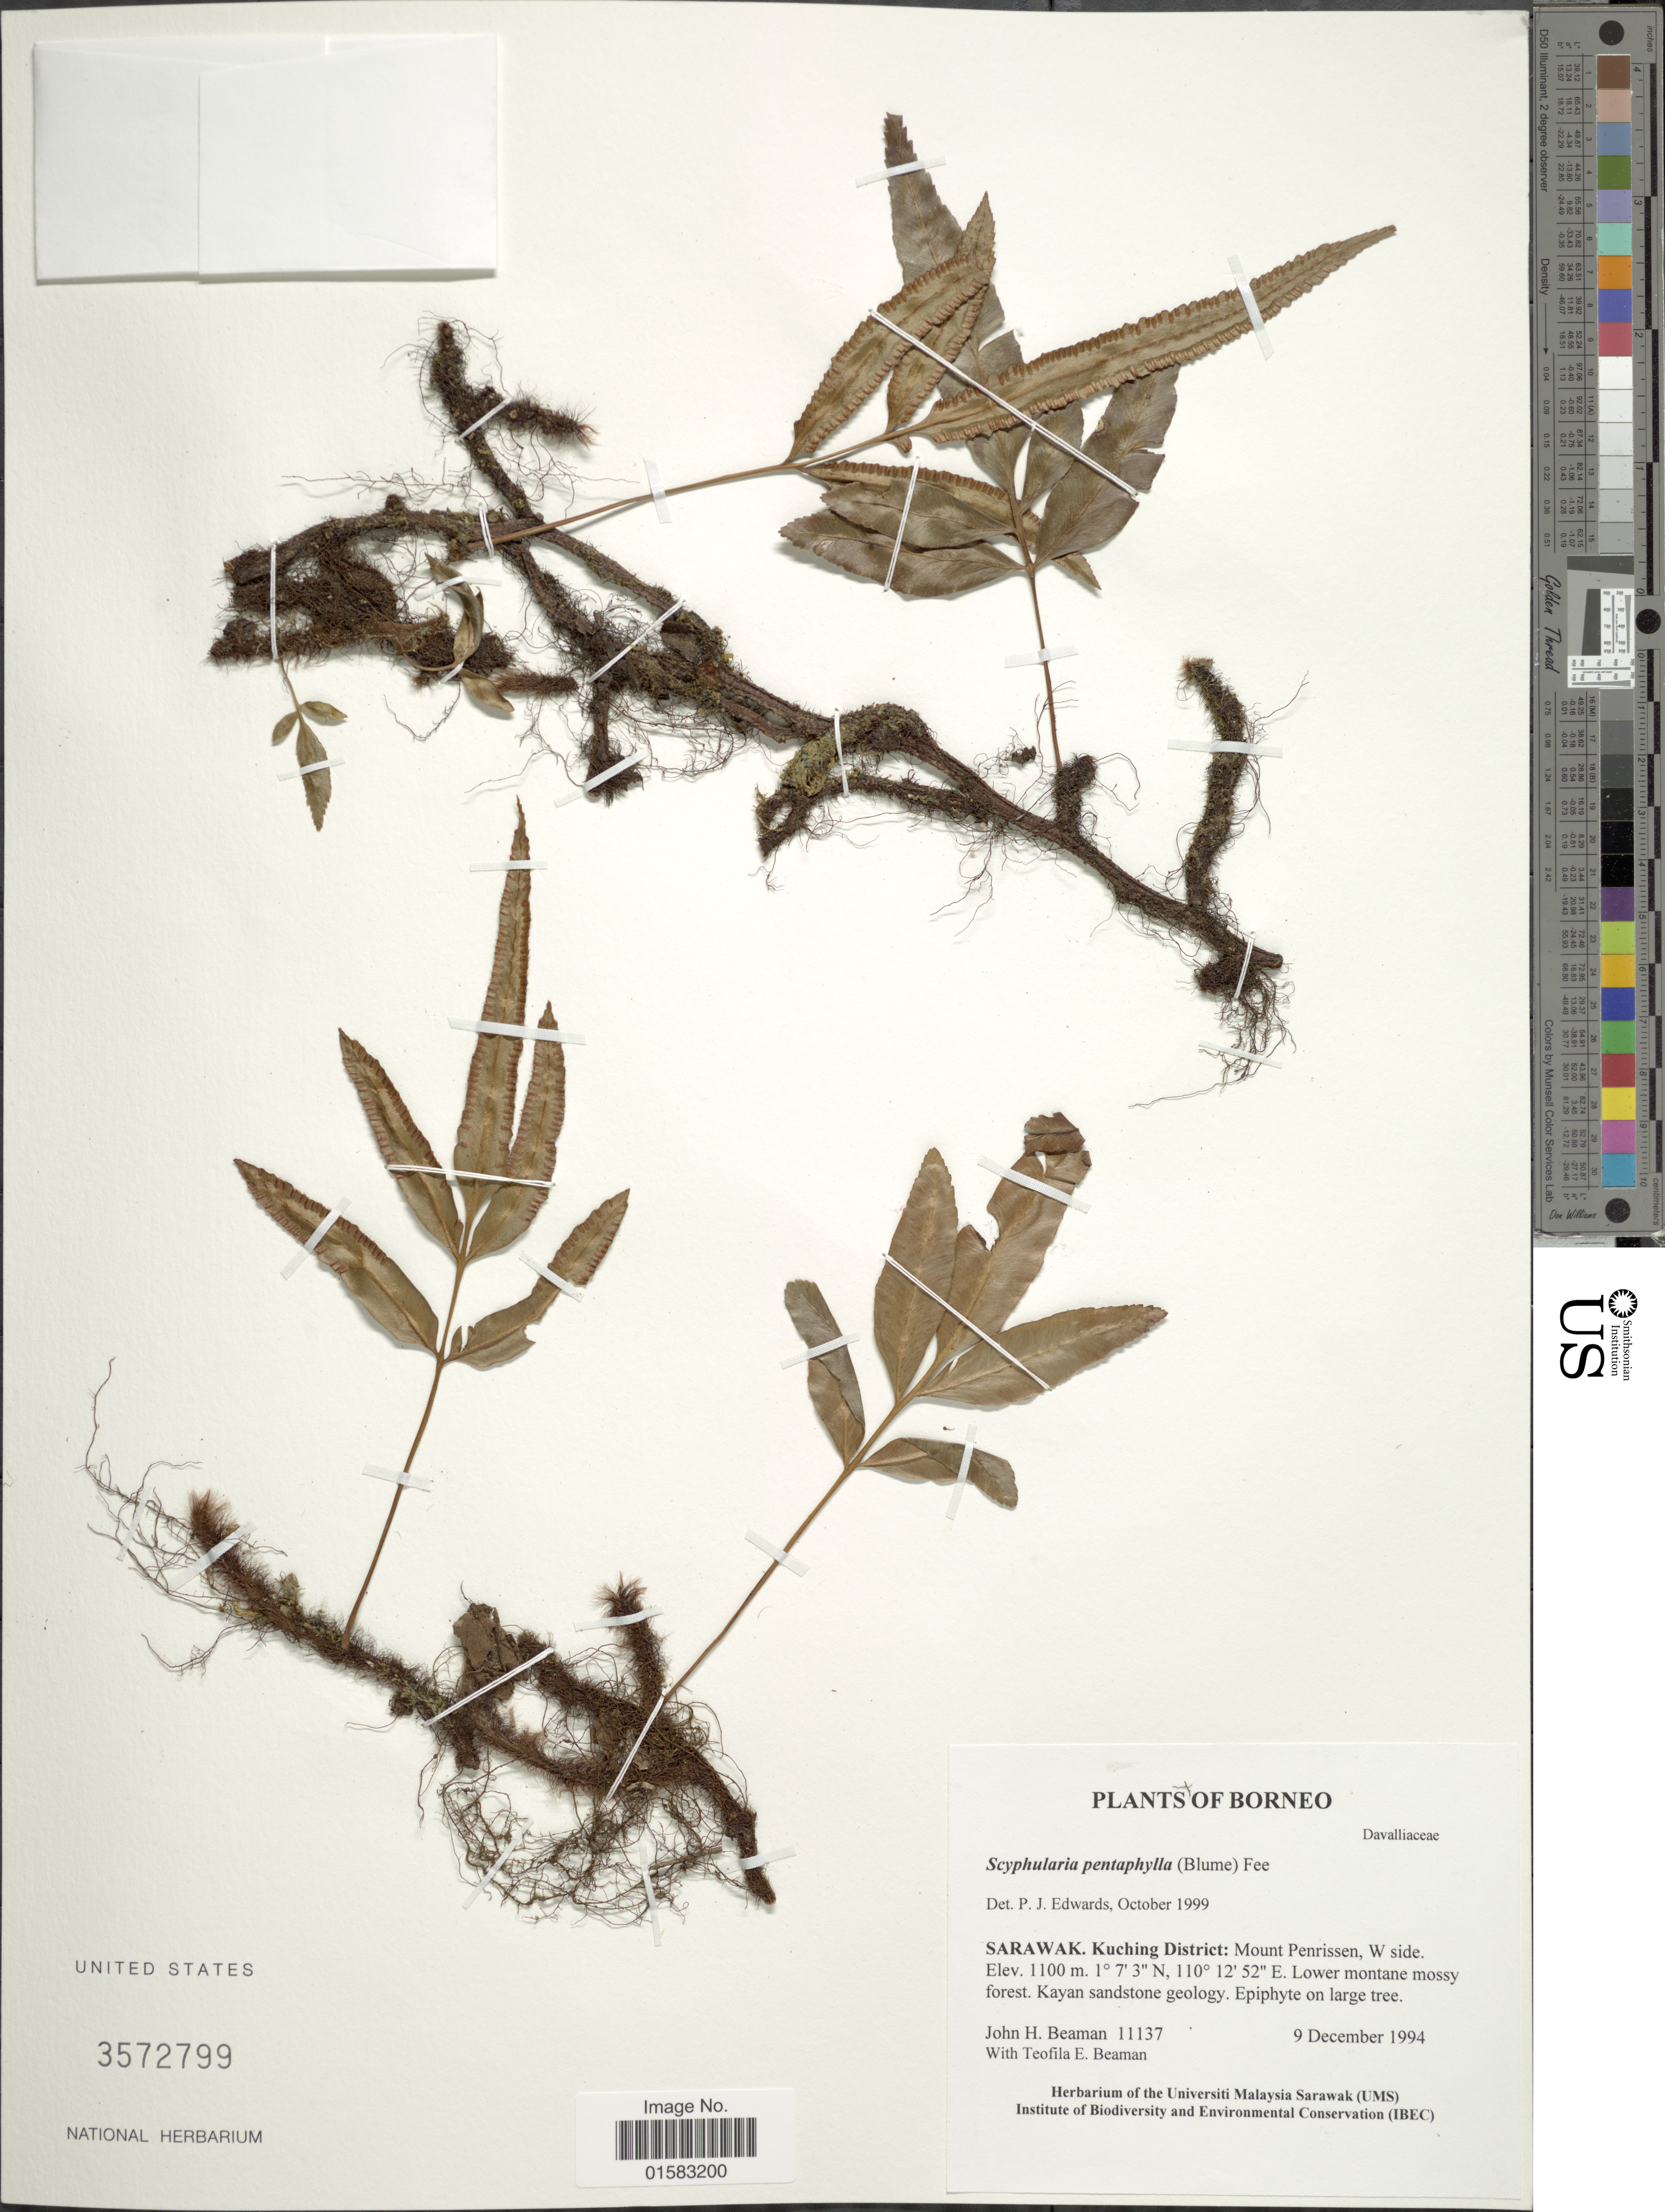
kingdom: Plantae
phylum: Tracheophyta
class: Polypodiopsida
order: Polypodiales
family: Davalliaceae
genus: Davallia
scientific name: Davallia pentaphylla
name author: Blume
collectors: J. H. Beaman & T. E. Beaman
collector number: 11137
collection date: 1994-12-09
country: Malaysia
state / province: Sarawak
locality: Kuching district: Mount Penrissen, W side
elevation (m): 1100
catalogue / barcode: US 3572799